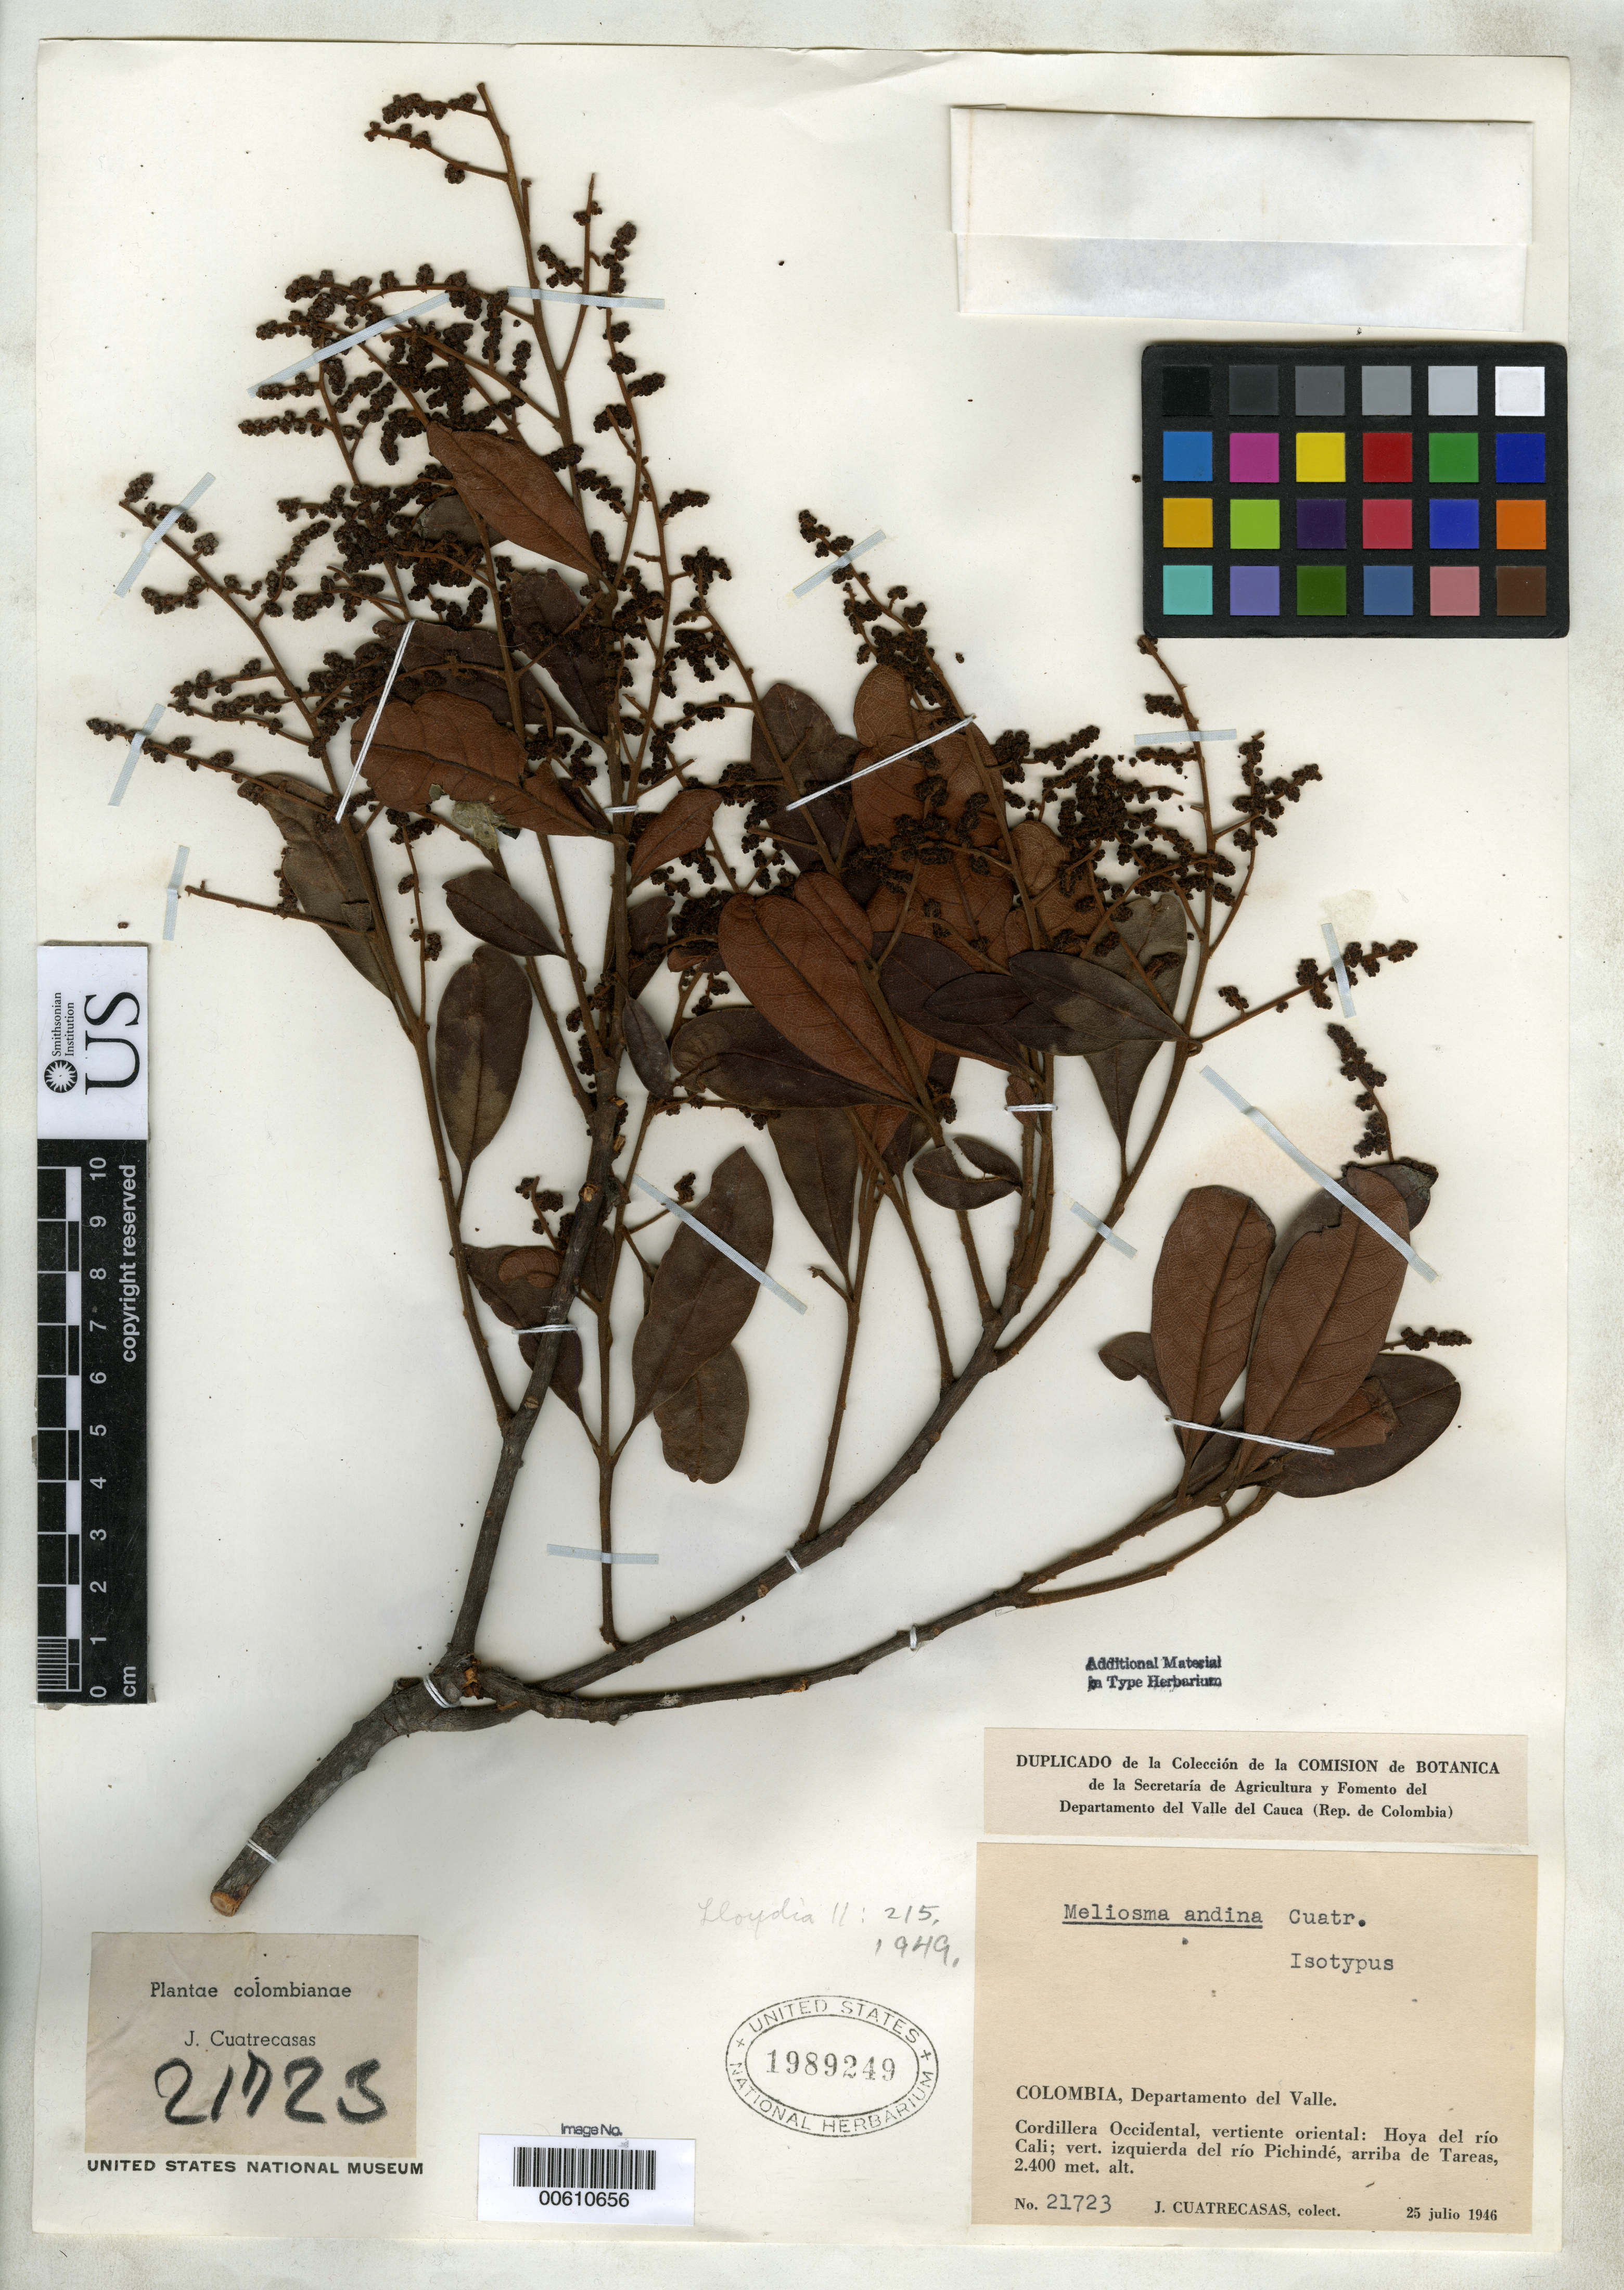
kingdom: Plantae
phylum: Tracheophyta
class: Magnoliopsida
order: Proteales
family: Sabiaceae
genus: Meliosma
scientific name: Meliosma andina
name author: Cuatrec.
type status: Isotype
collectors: J. Cuatrecasas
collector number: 21723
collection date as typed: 25 Jul 1946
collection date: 1946-07-25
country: Colombia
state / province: Valle del Cauca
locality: Cordillera Occidental, Hoya del Rio Cali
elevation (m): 2400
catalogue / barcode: US 1989249